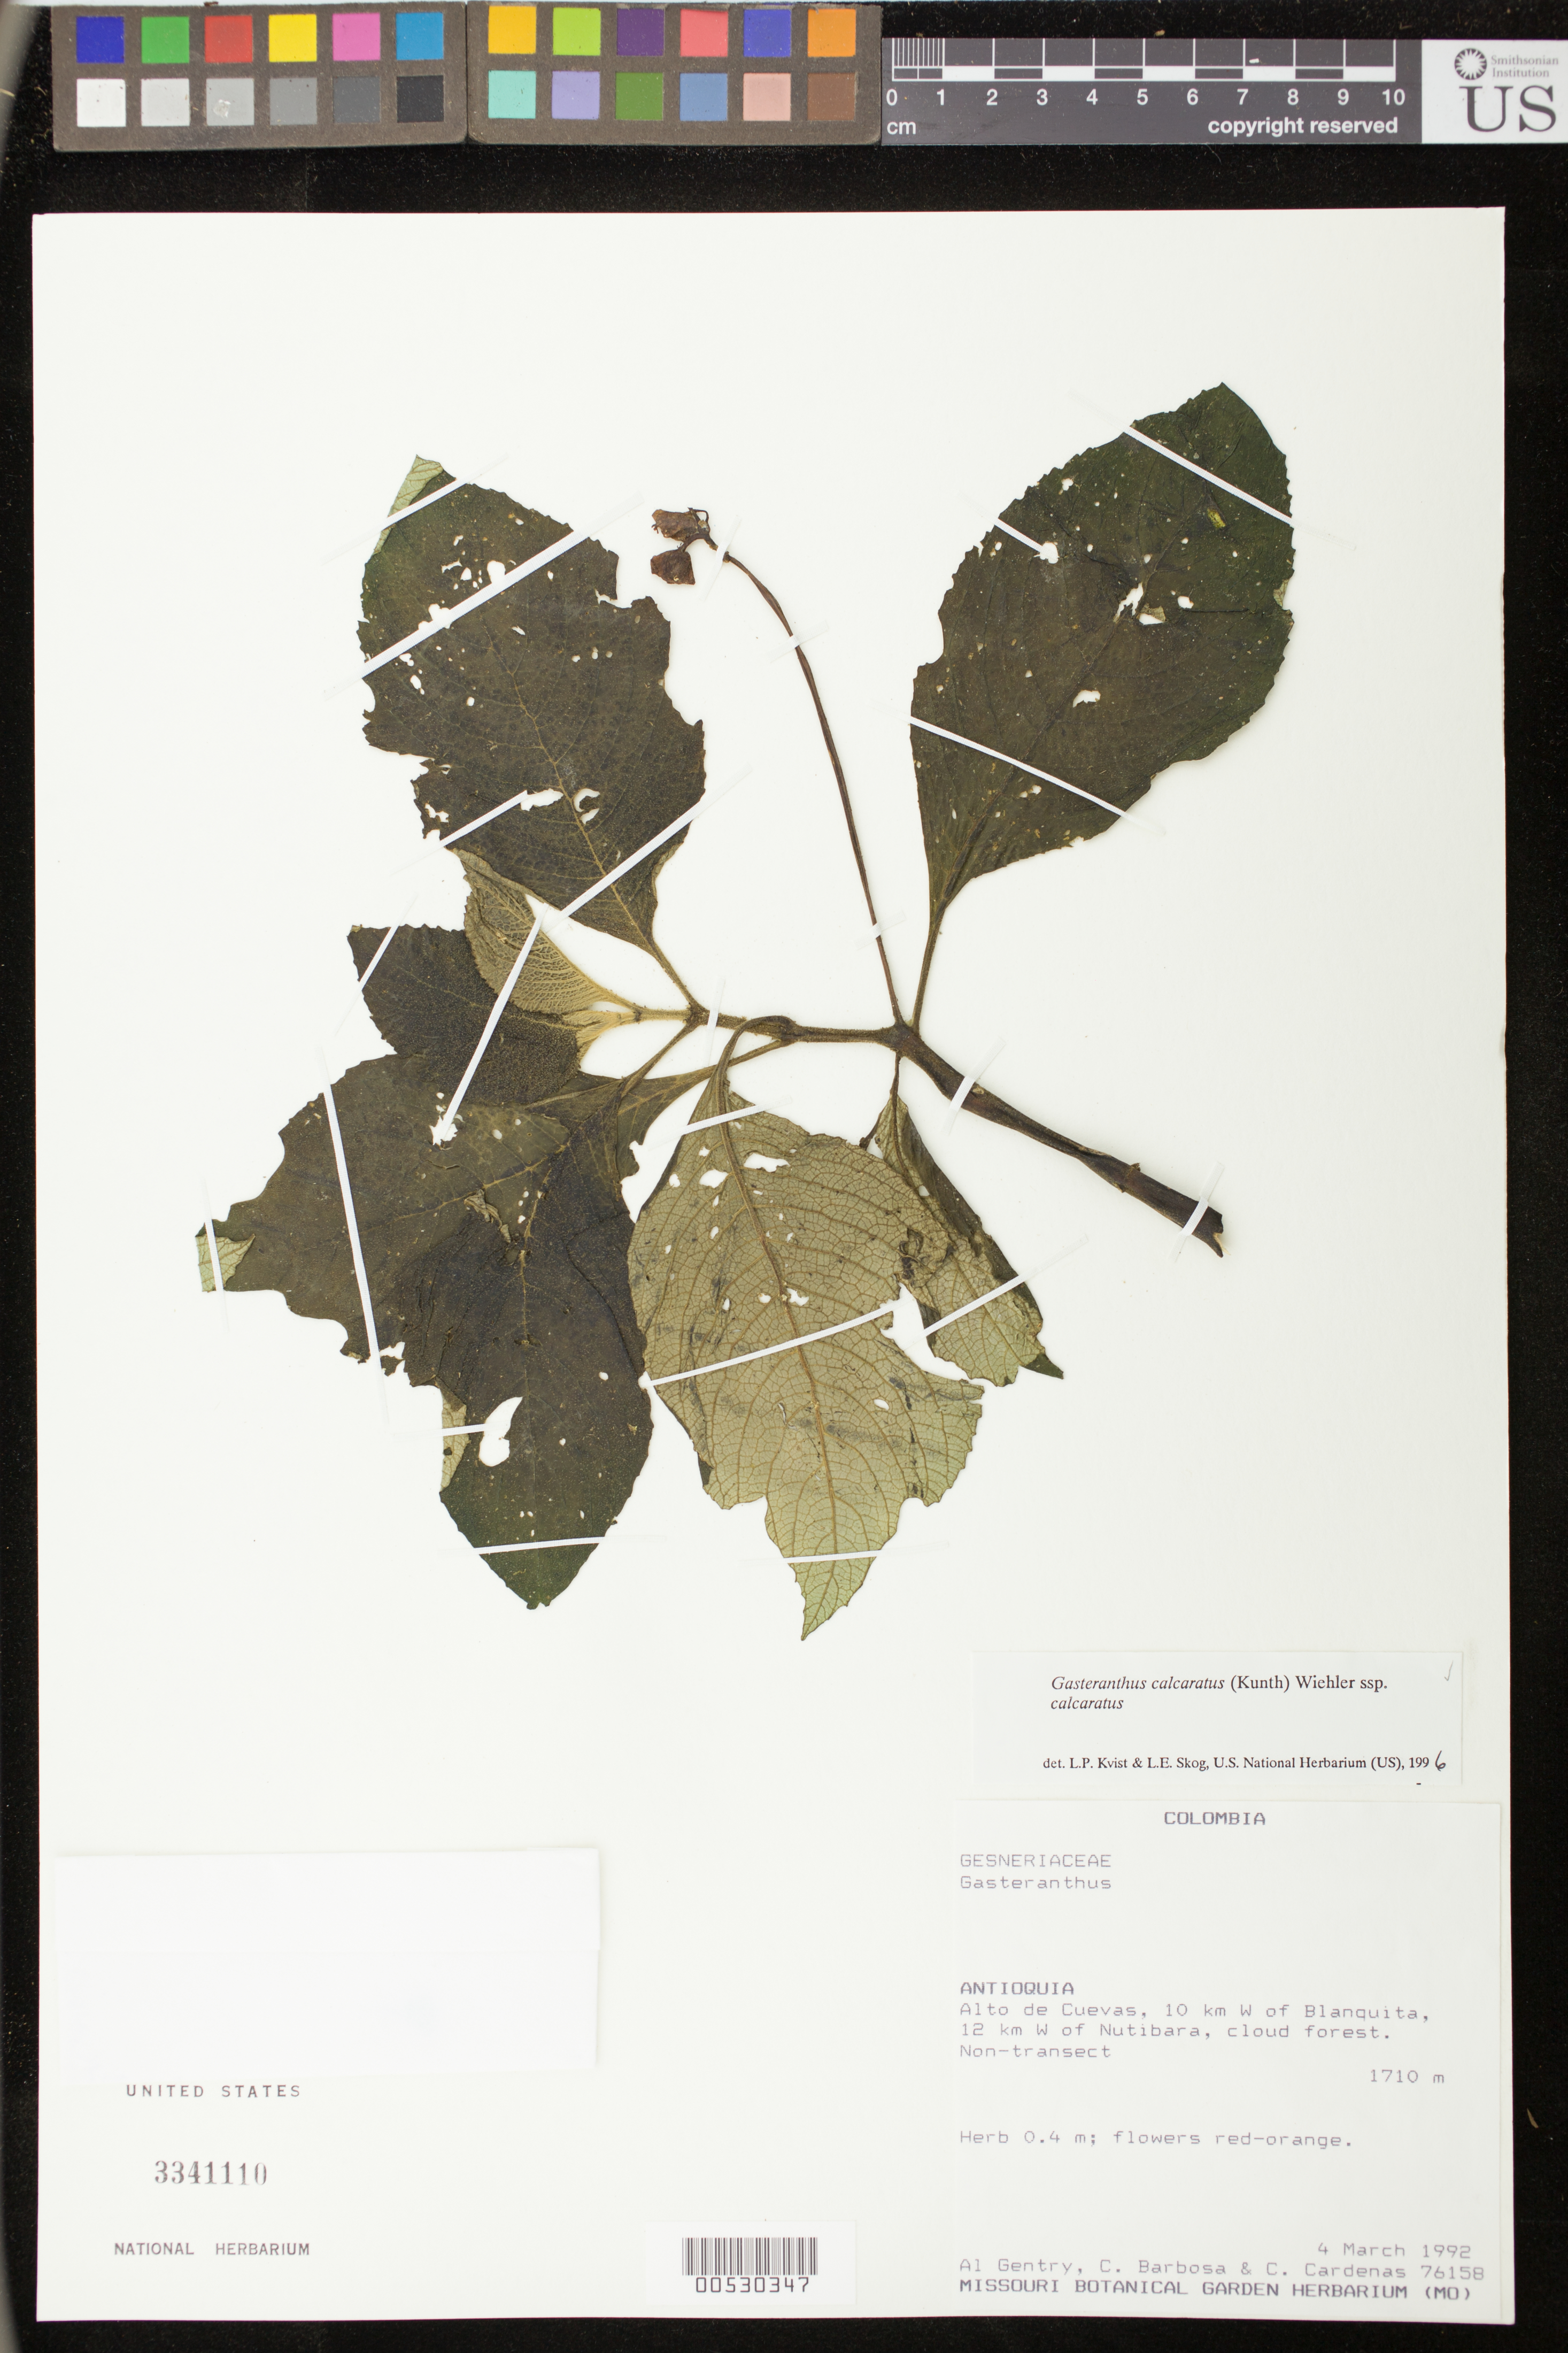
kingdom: Plantae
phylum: Tracheophyta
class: Magnoliopsida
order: Lamiales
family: Gesneriaceae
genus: Gasteranthus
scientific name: Gasteranthus calcaratus subsp. calcaratus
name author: (Kunth) Wiehler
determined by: Skog, Laurence E.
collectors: A. H. Gentry, C. E. Barbosa & C. Cardenas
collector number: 76158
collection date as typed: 04 Mar 1992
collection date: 1992-03-04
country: Colombia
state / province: Antioquia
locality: Alto de Cuevas, 10 km W of Blanquita, 12 km W of Nutibara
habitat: Cloud forest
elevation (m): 1710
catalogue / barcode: US 3341110